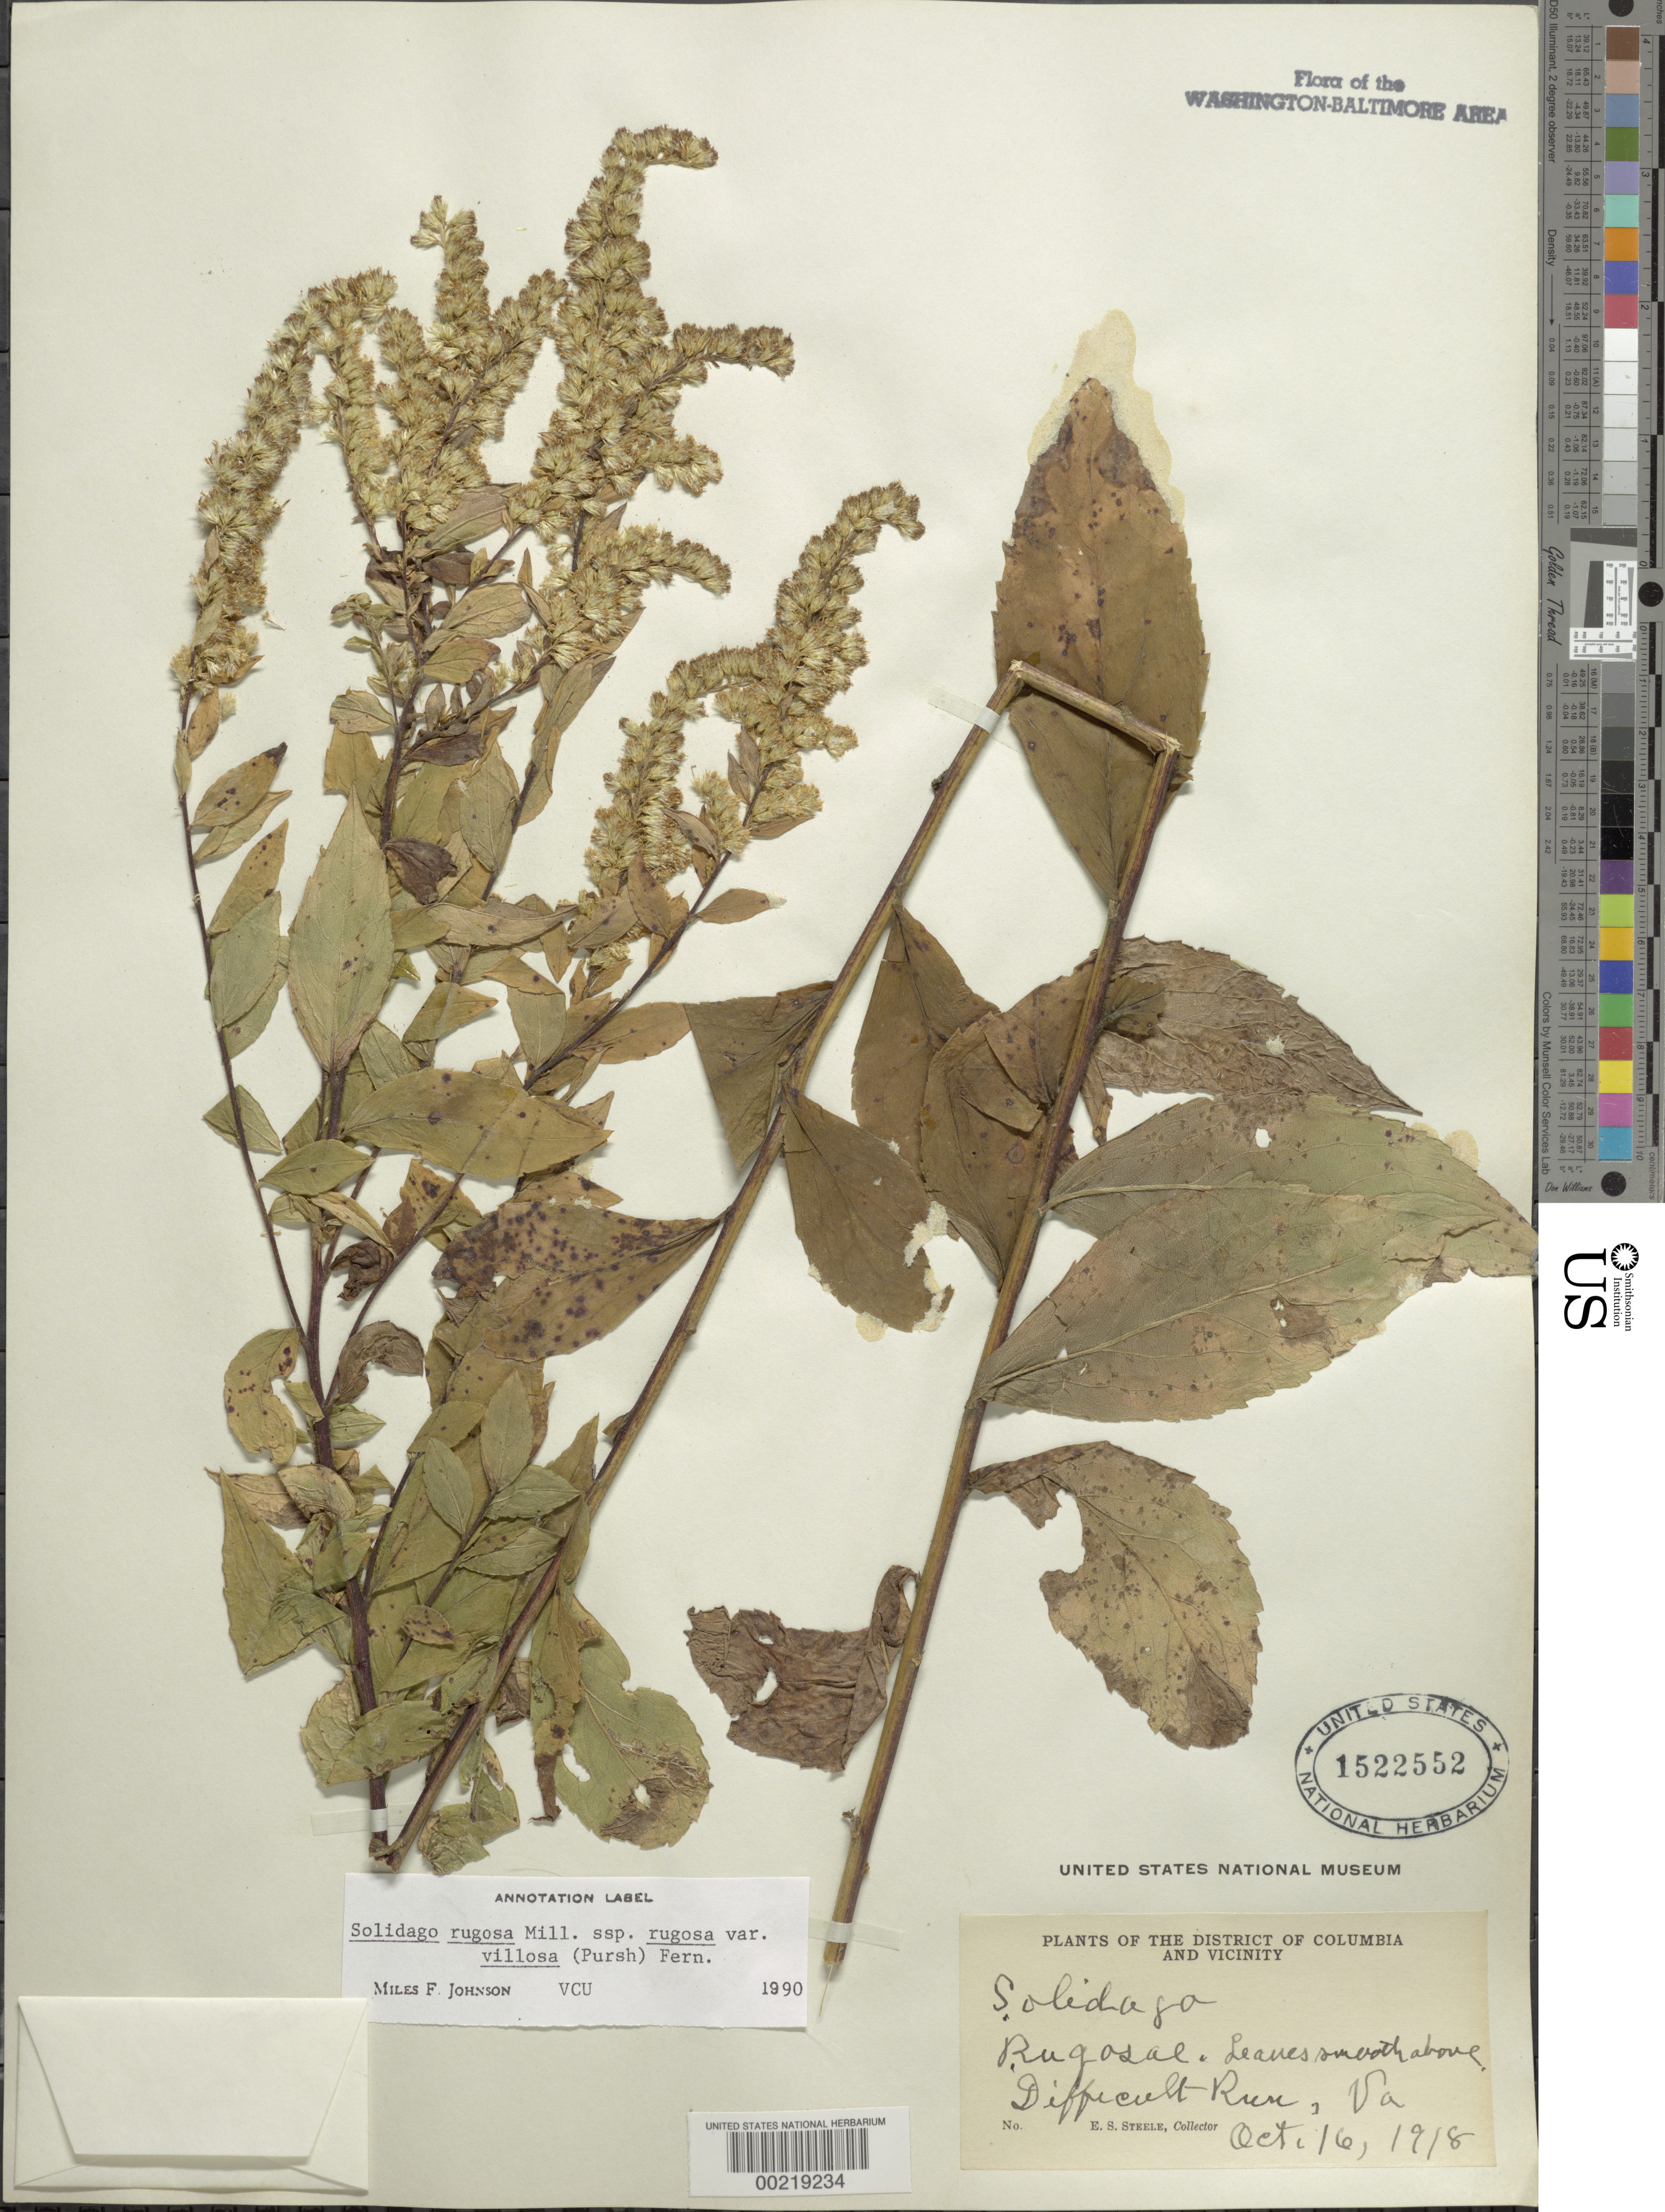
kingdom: Plantae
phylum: Tracheophyta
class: Magnoliopsida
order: Asterales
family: Asteraceae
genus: Solidago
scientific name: Solidago rugosa var. villosa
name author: Mill.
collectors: E. Steele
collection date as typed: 16 Oct 1918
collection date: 1918-10-16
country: United States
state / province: Virginia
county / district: Fairfax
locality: Above Difficult Run C. & O. Canal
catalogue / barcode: US 1522552